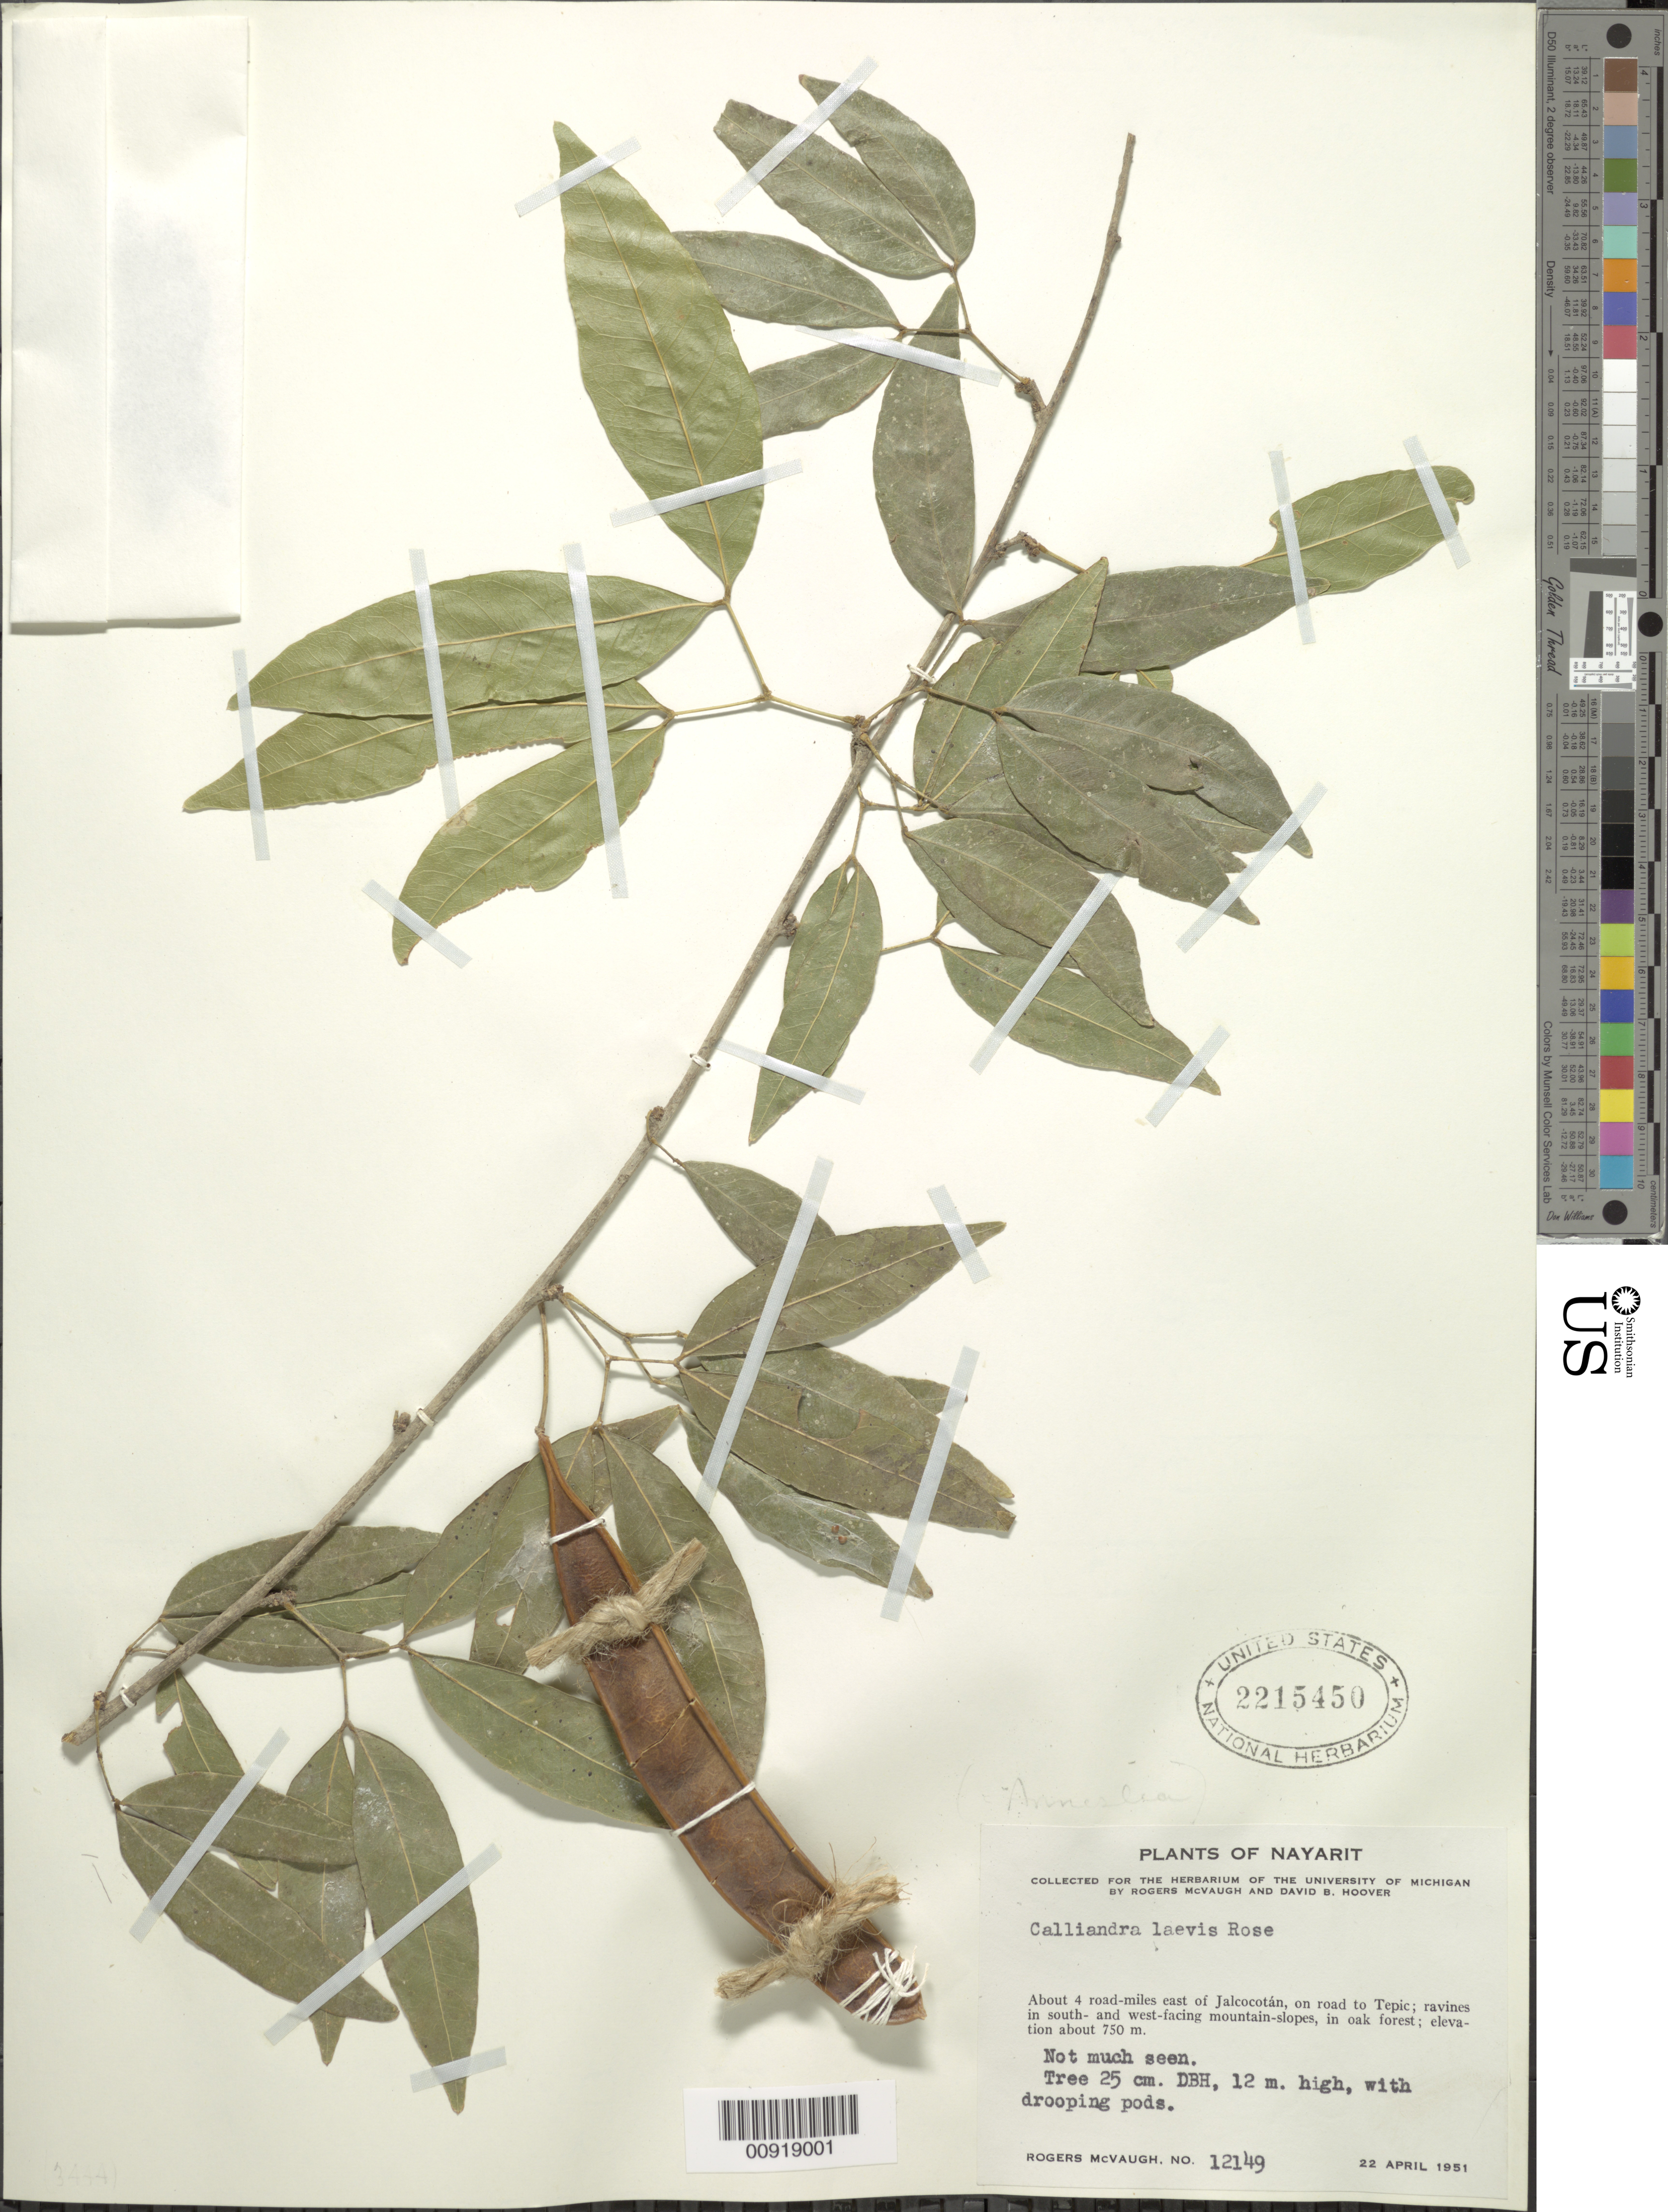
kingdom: Plantae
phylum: Tracheophyta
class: Magnoliopsida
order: Fabales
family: Fabaceae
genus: Calliandra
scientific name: Calliandra laevis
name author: Rose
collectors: R. McVaugh & D. B. Hoover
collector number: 12149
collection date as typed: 22 Apr 1951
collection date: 1951-04-22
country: Mexico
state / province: Nayarit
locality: About 4 road-miles east of Jalcocotán, on road to Tepic.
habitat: West-facing montain-slopes, in oak forest.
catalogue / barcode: US 2215450